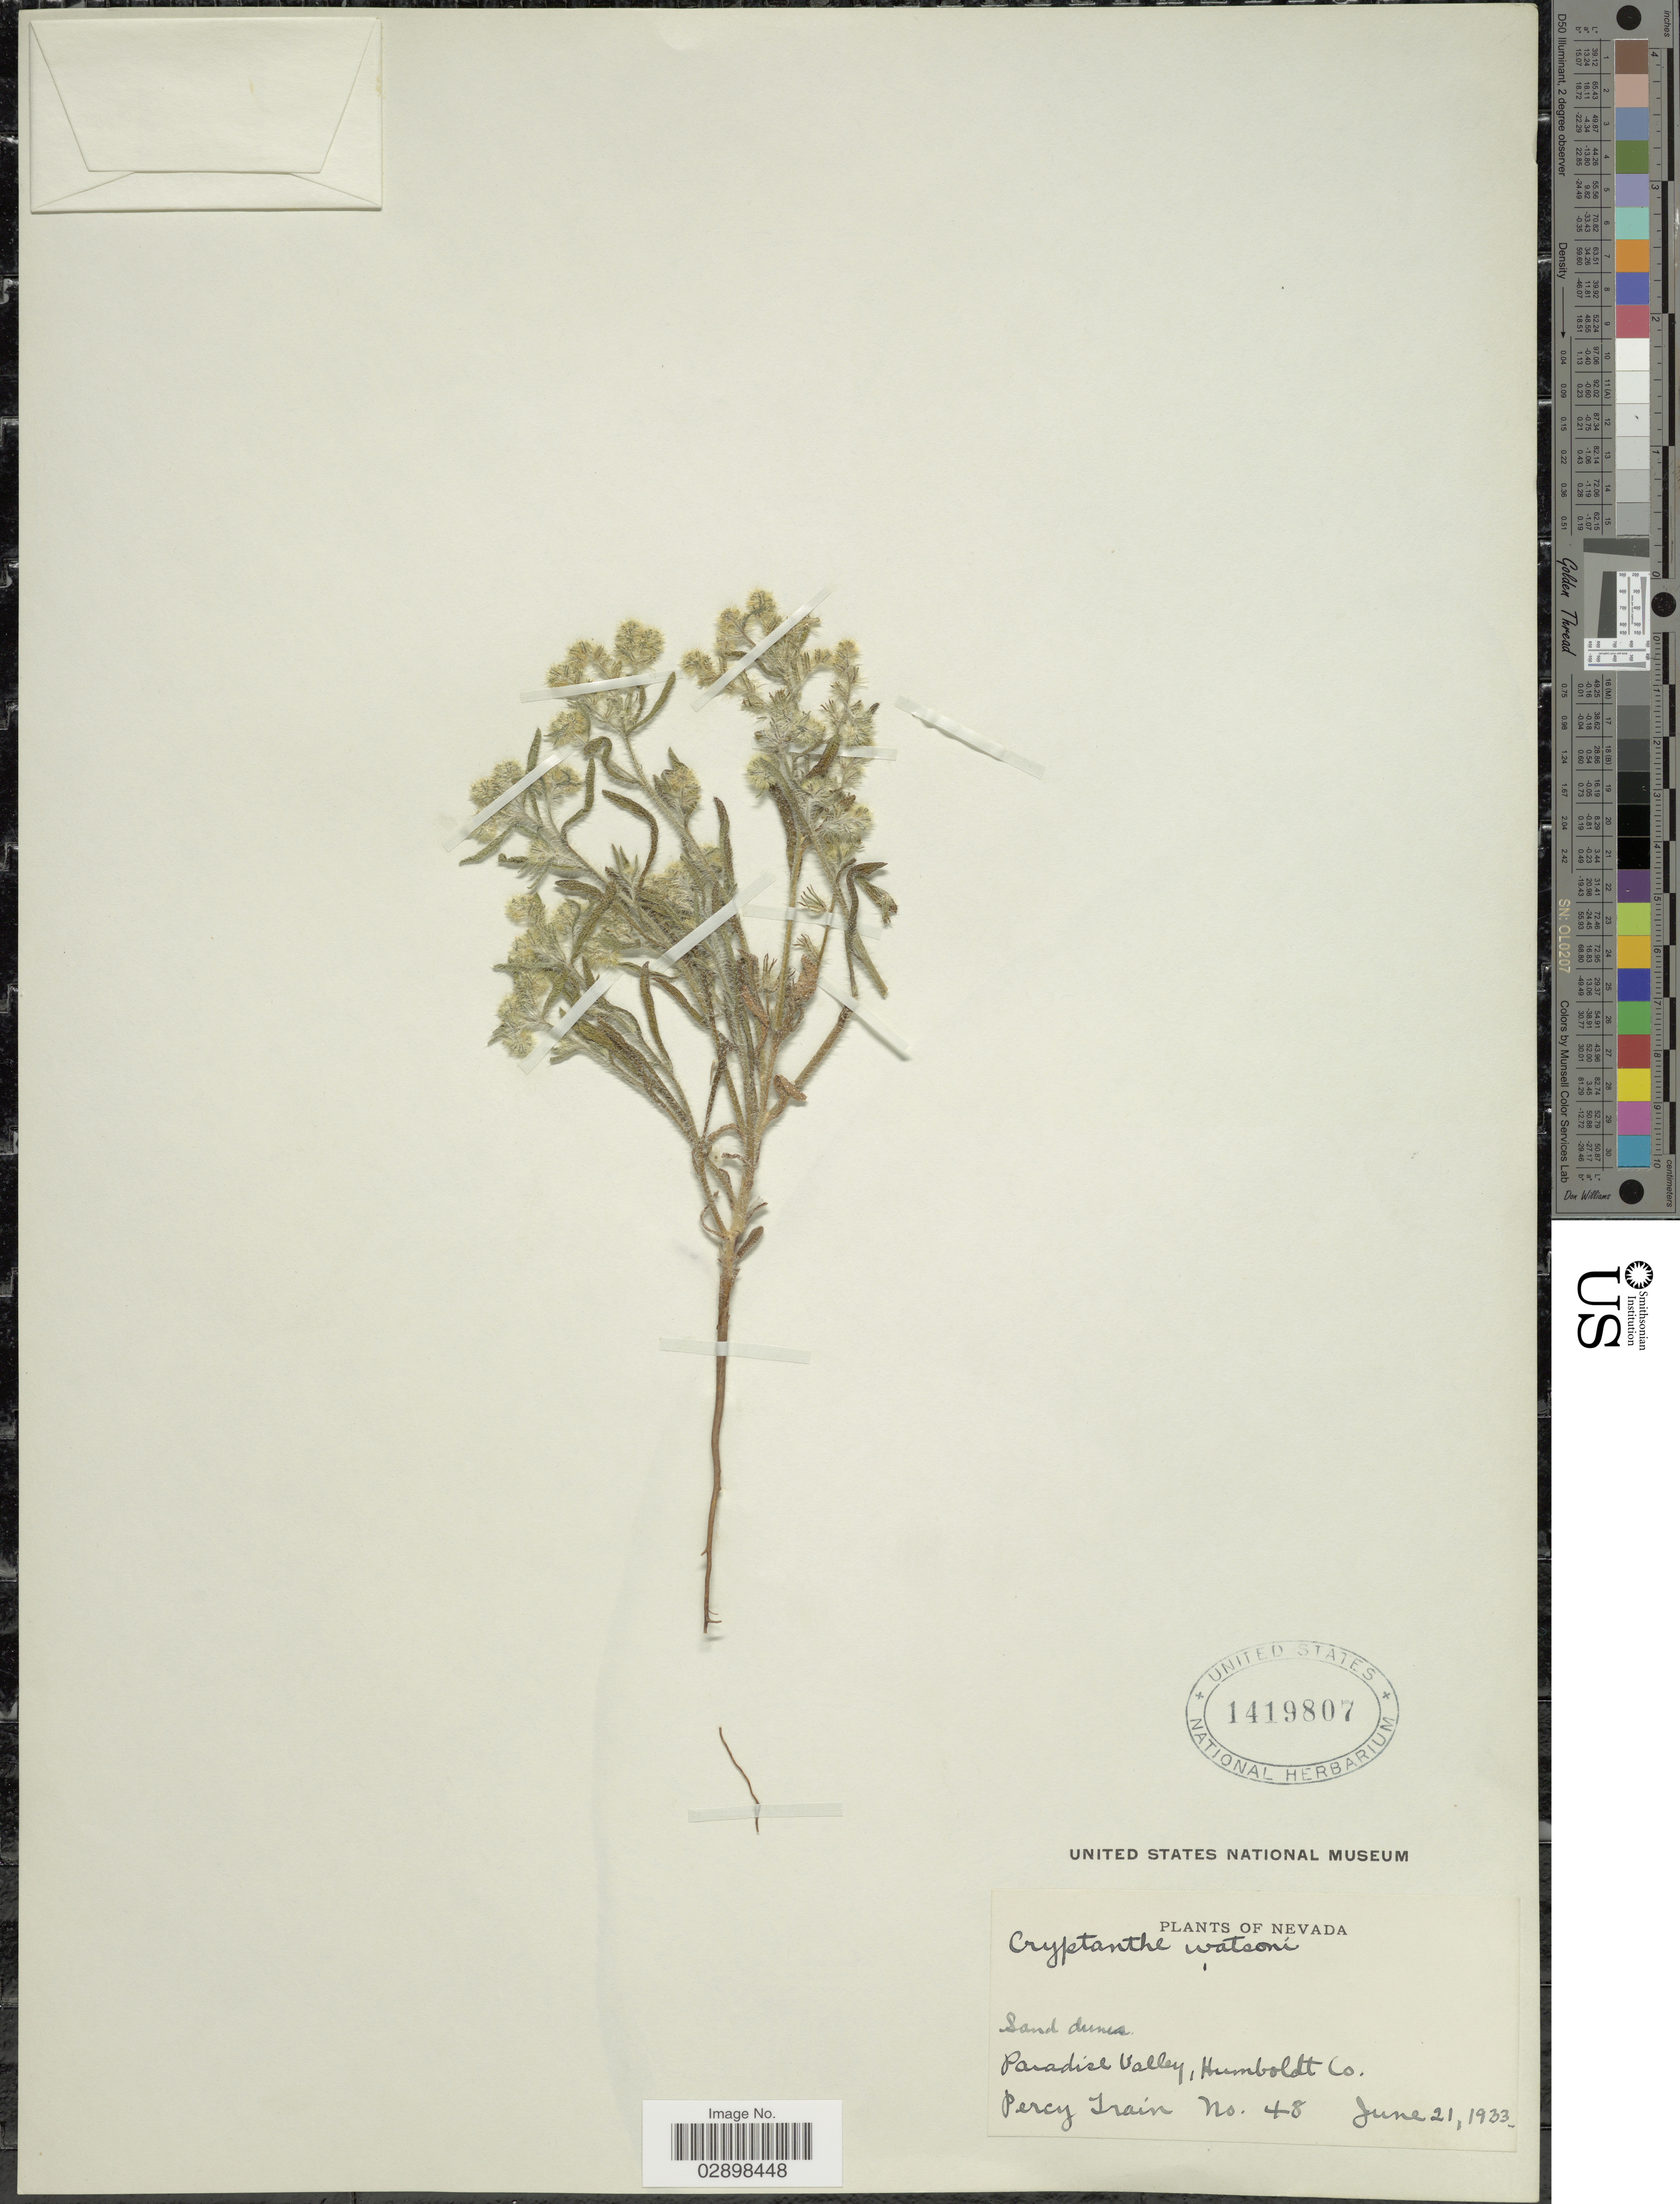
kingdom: Plantae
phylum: Tracheophyta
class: Magnoliopsida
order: Boraginales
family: Boraginaceae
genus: Cryptantha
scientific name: Cryptantha watsonii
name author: (A. Gray) Greene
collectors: P. Train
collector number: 48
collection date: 1933-06-21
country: United States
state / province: Nevada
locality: Paradise Valley, Humboldt Co.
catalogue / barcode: US 1419807